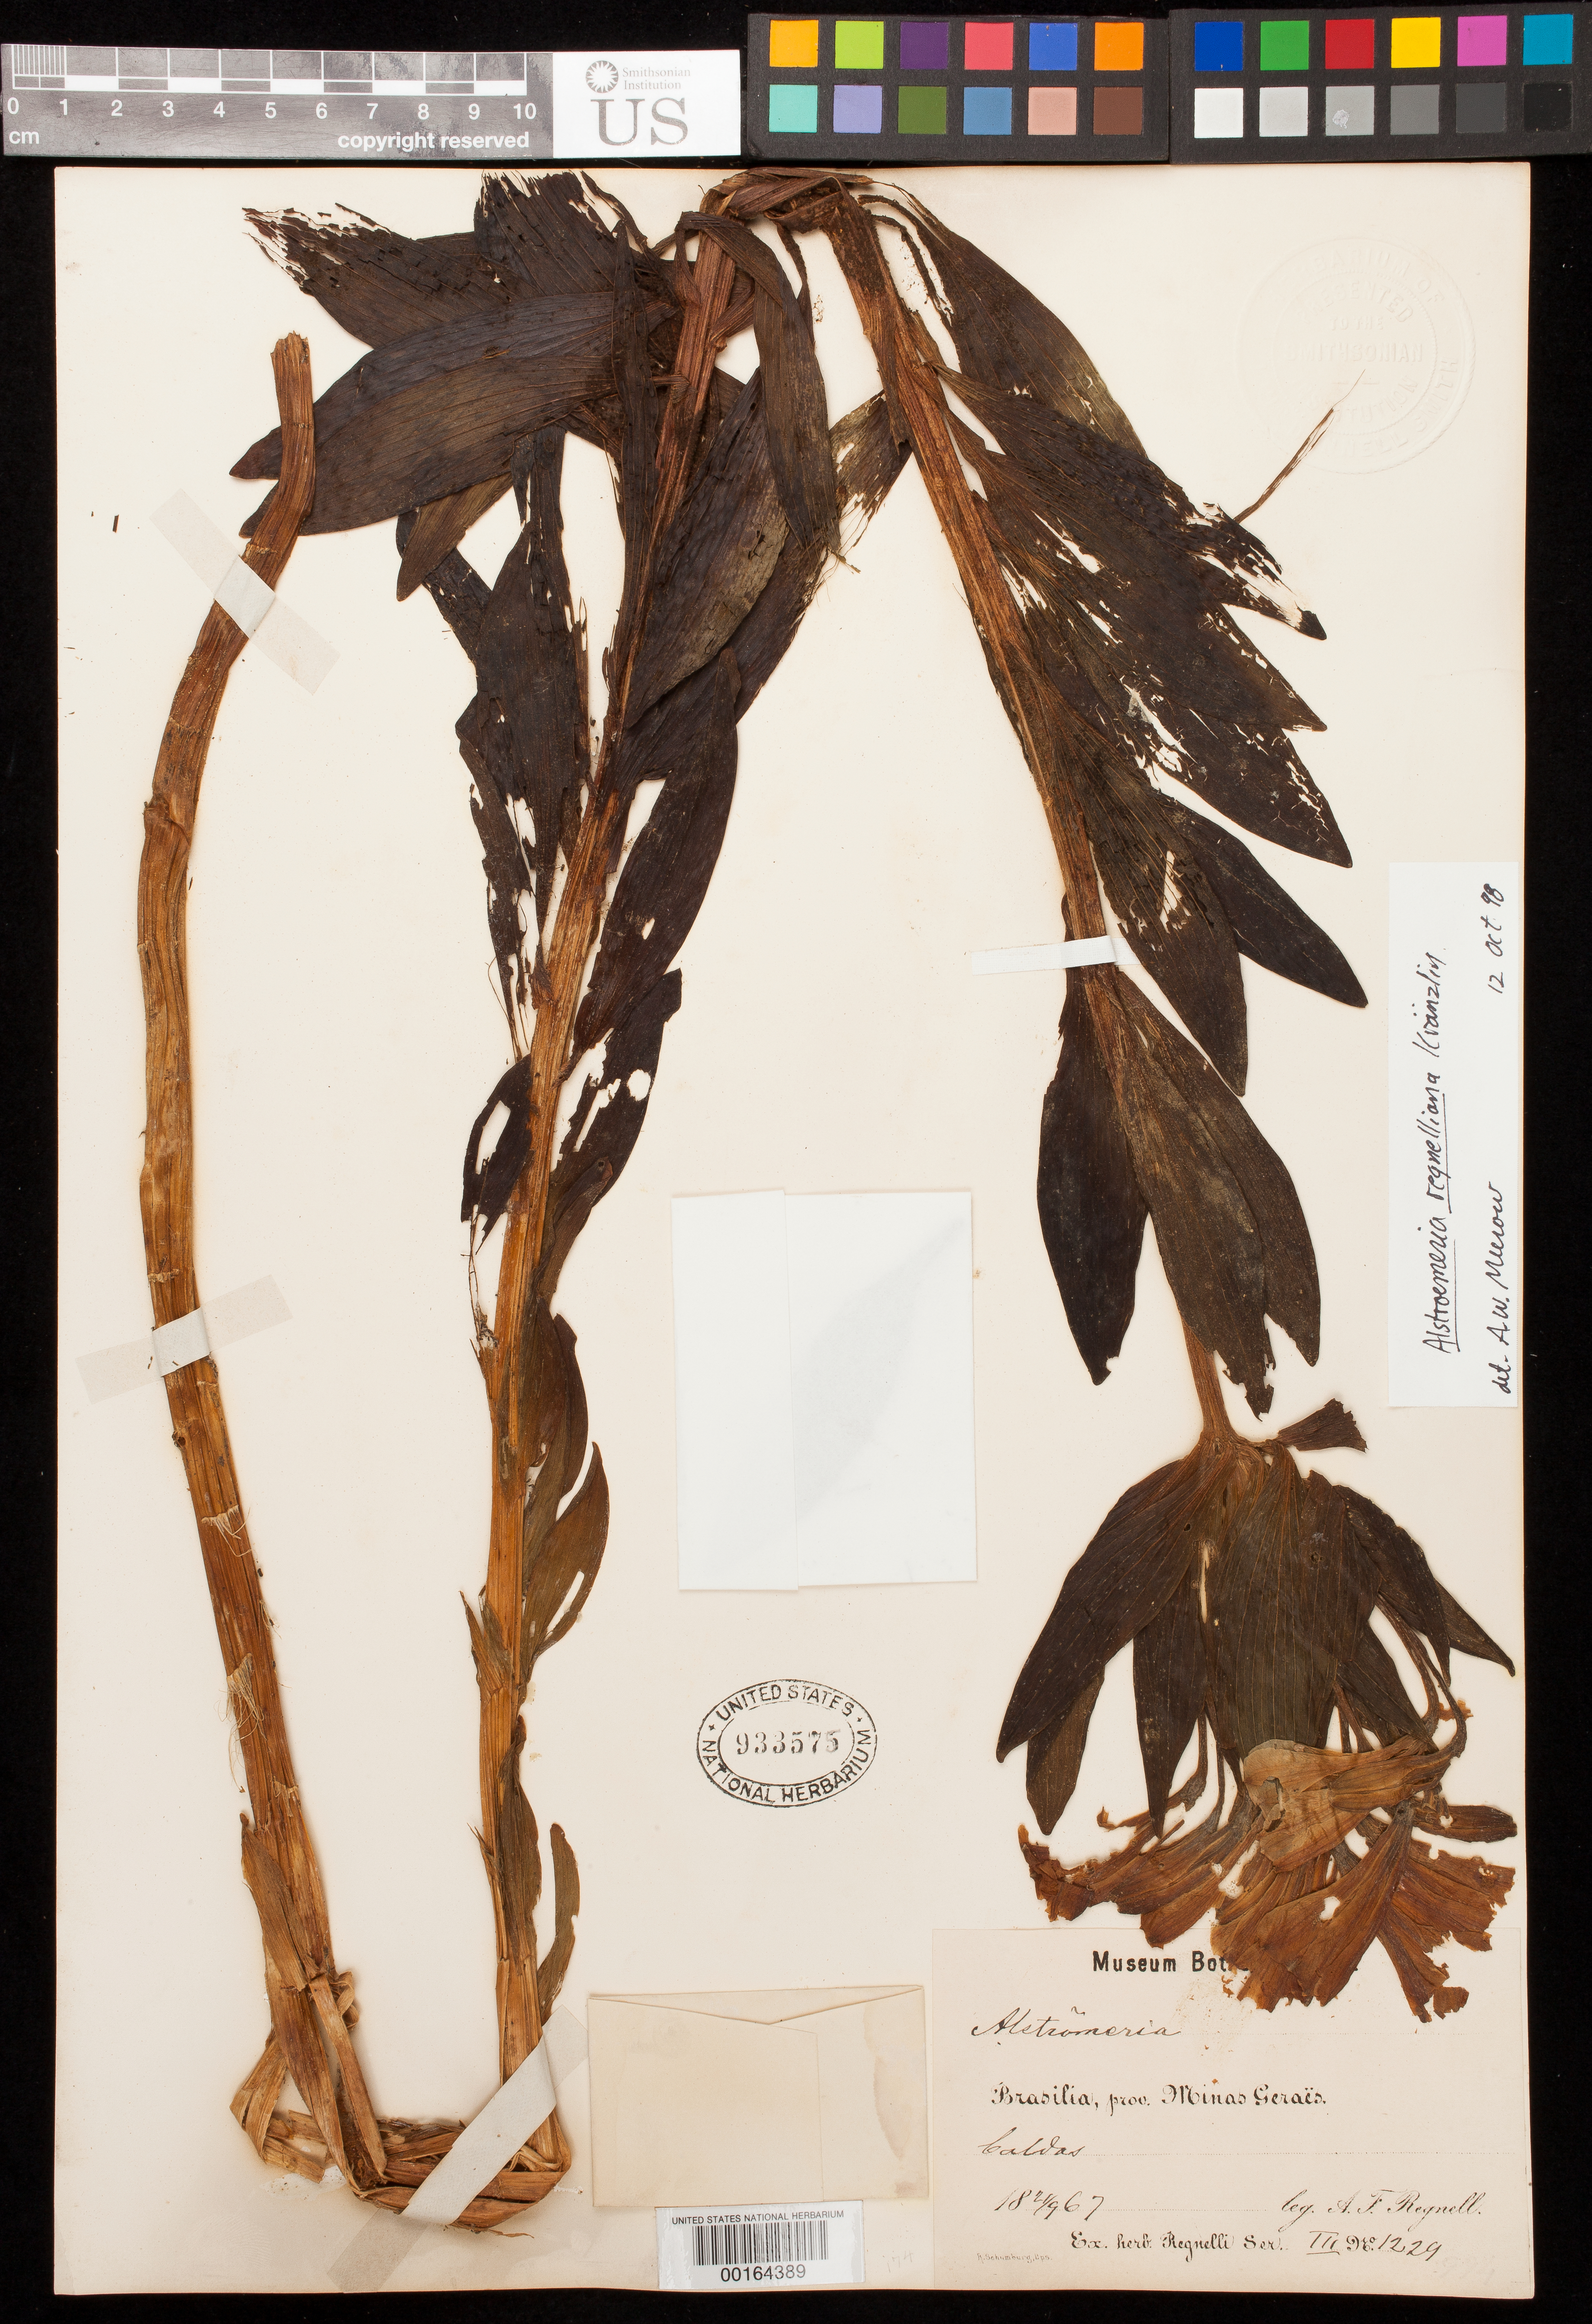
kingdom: Plantae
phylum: Tracheophyta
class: Liliopsida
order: Liliales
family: Alstroemeriaceae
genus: Alstroemeria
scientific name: Alstroemeria regnelliana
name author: Kraenzl.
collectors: A. F. Regnell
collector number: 1229 / 994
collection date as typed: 21 Jan 1866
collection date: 1866-01-21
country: Brazil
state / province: Minas Gerais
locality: Caldos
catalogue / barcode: US 933575